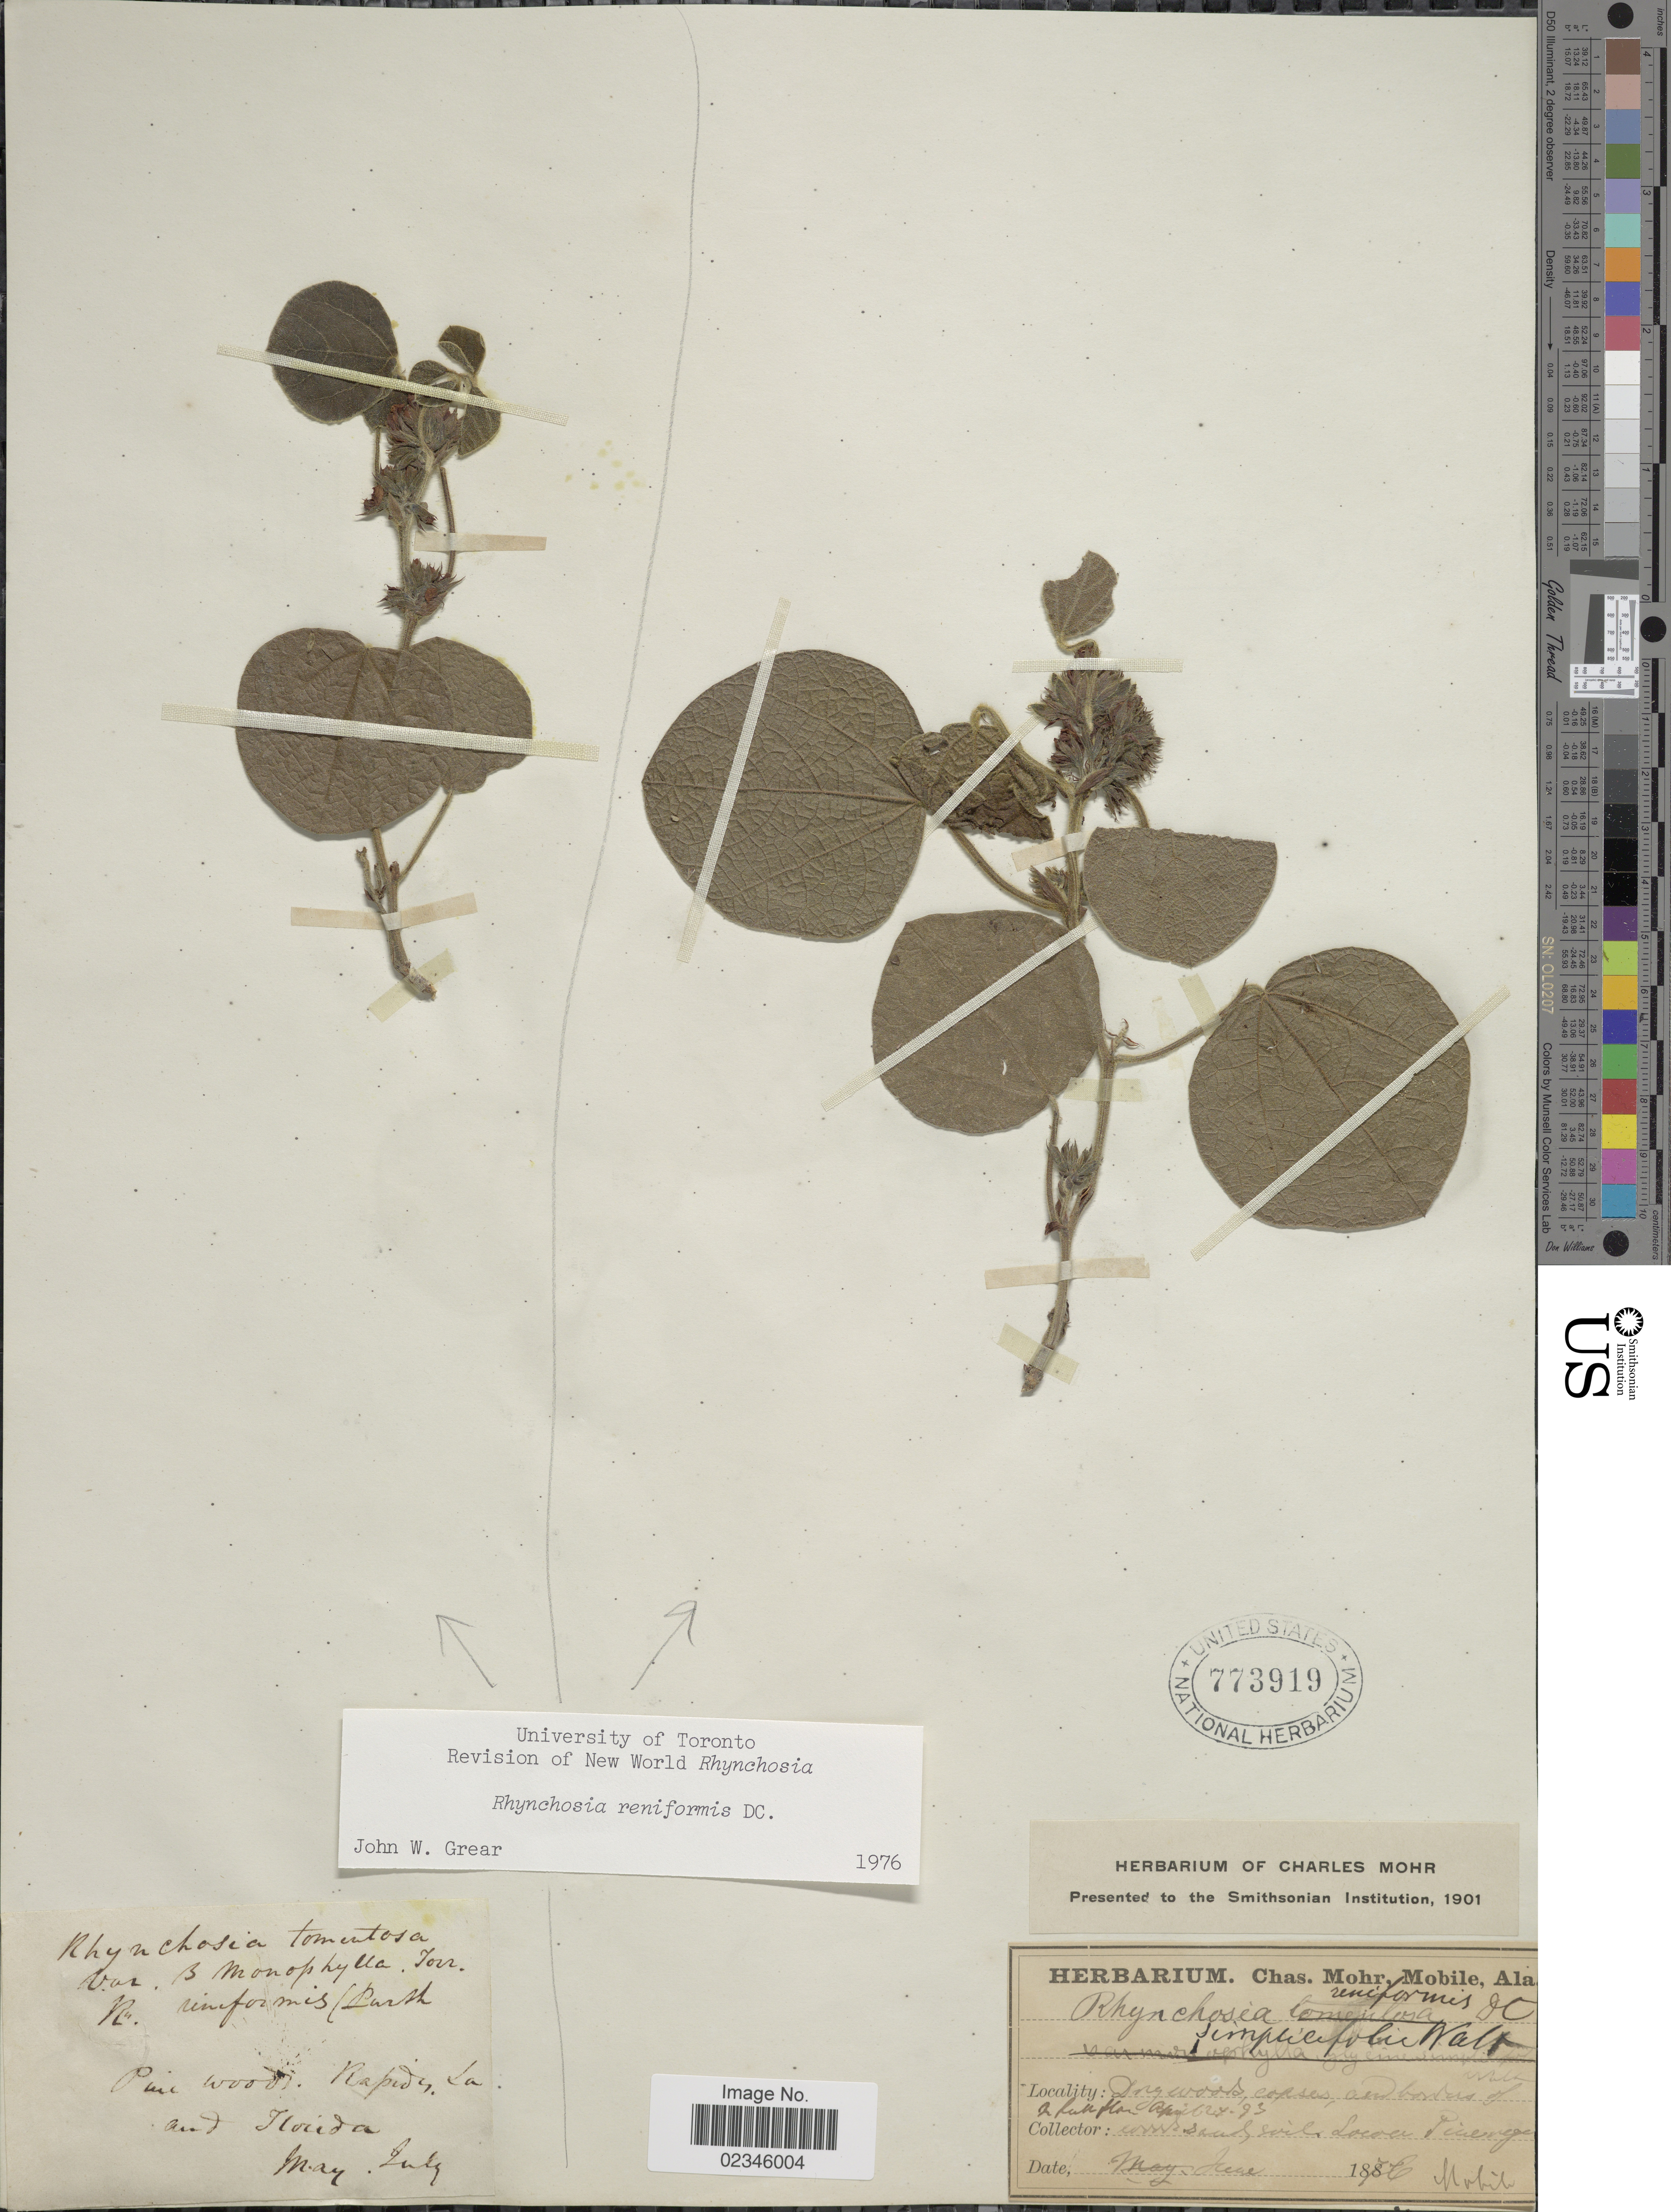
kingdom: Plantae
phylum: Tracheophyta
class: Magnoliopsida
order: Fabales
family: Fabaceae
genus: Rhynchosia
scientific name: Rhynchosia reniformis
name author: DC.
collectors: ex herb. Charles Mohr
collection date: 1876-06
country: United States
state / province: Florida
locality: Pine woods, Rapidis, Lower Pinegreen.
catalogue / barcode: US 773919